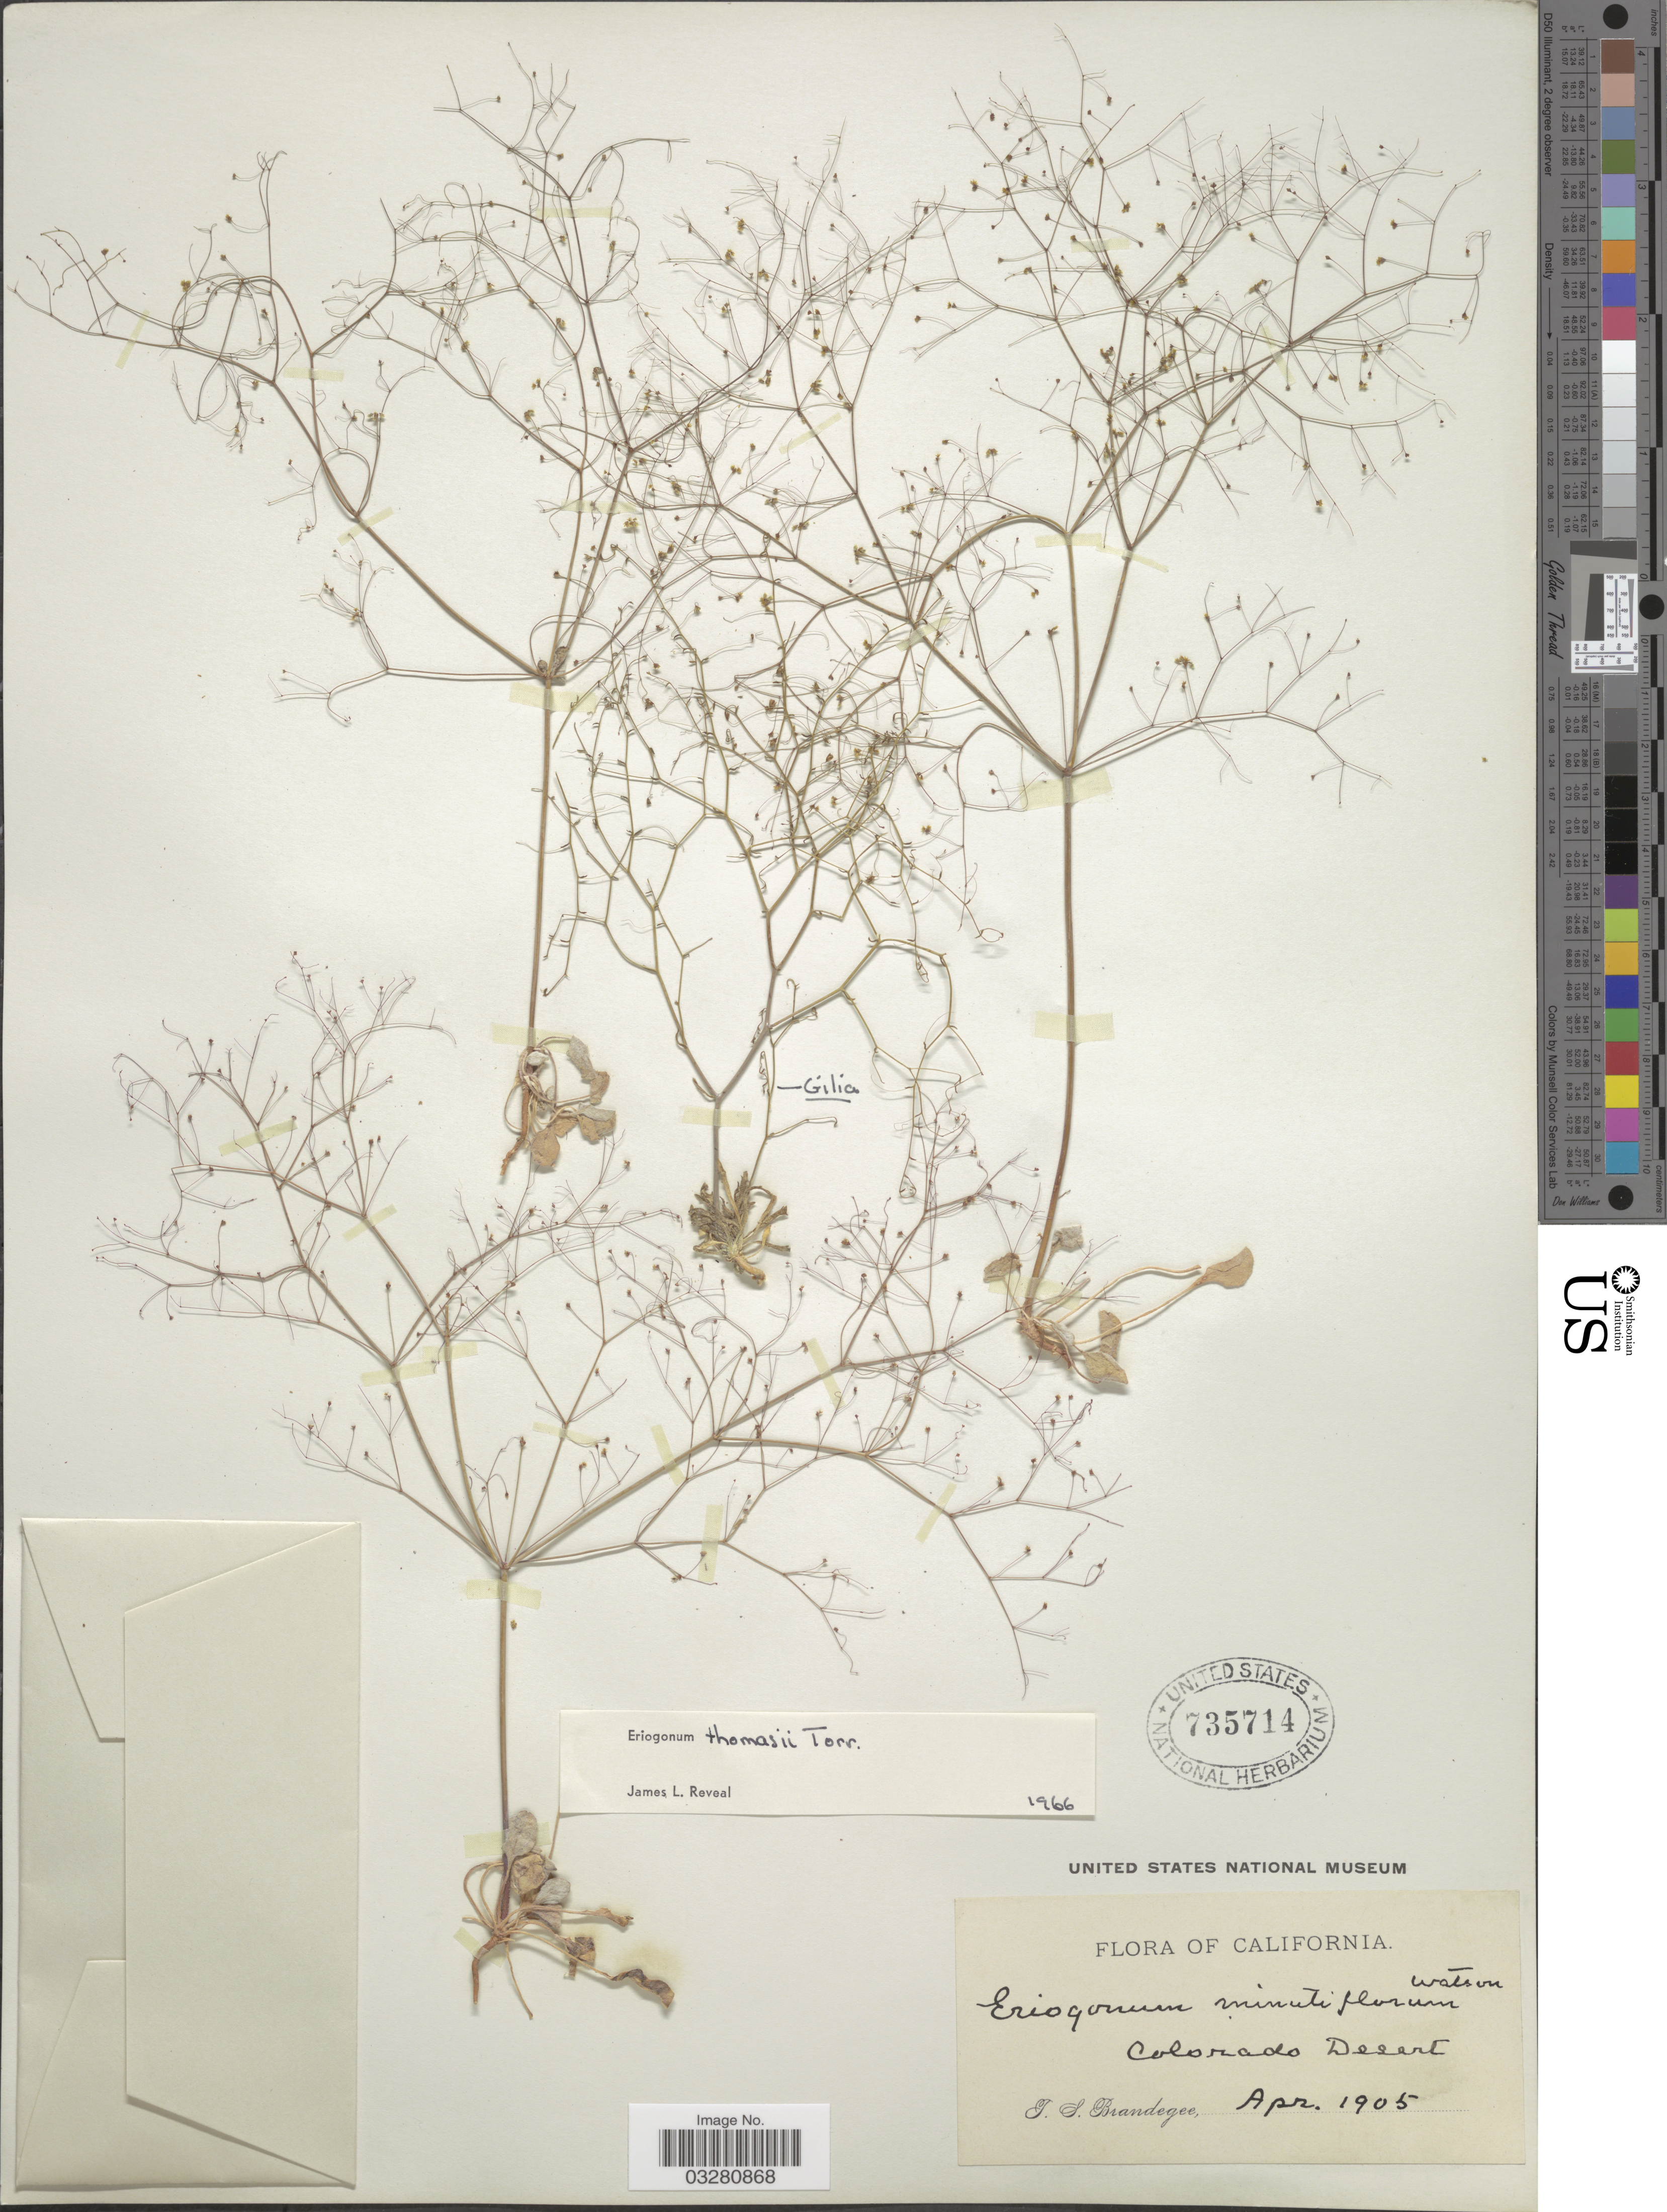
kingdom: Plantae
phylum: Tracheophyta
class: Magnoliopsida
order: Caryophyllales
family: Polygonaceae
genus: Eriogonum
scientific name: Eriogonum thomasii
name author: Torr.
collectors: T. S. Brandegee (herbarium)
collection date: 1905-04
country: United States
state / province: California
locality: Colorado Desert.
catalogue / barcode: US 735714